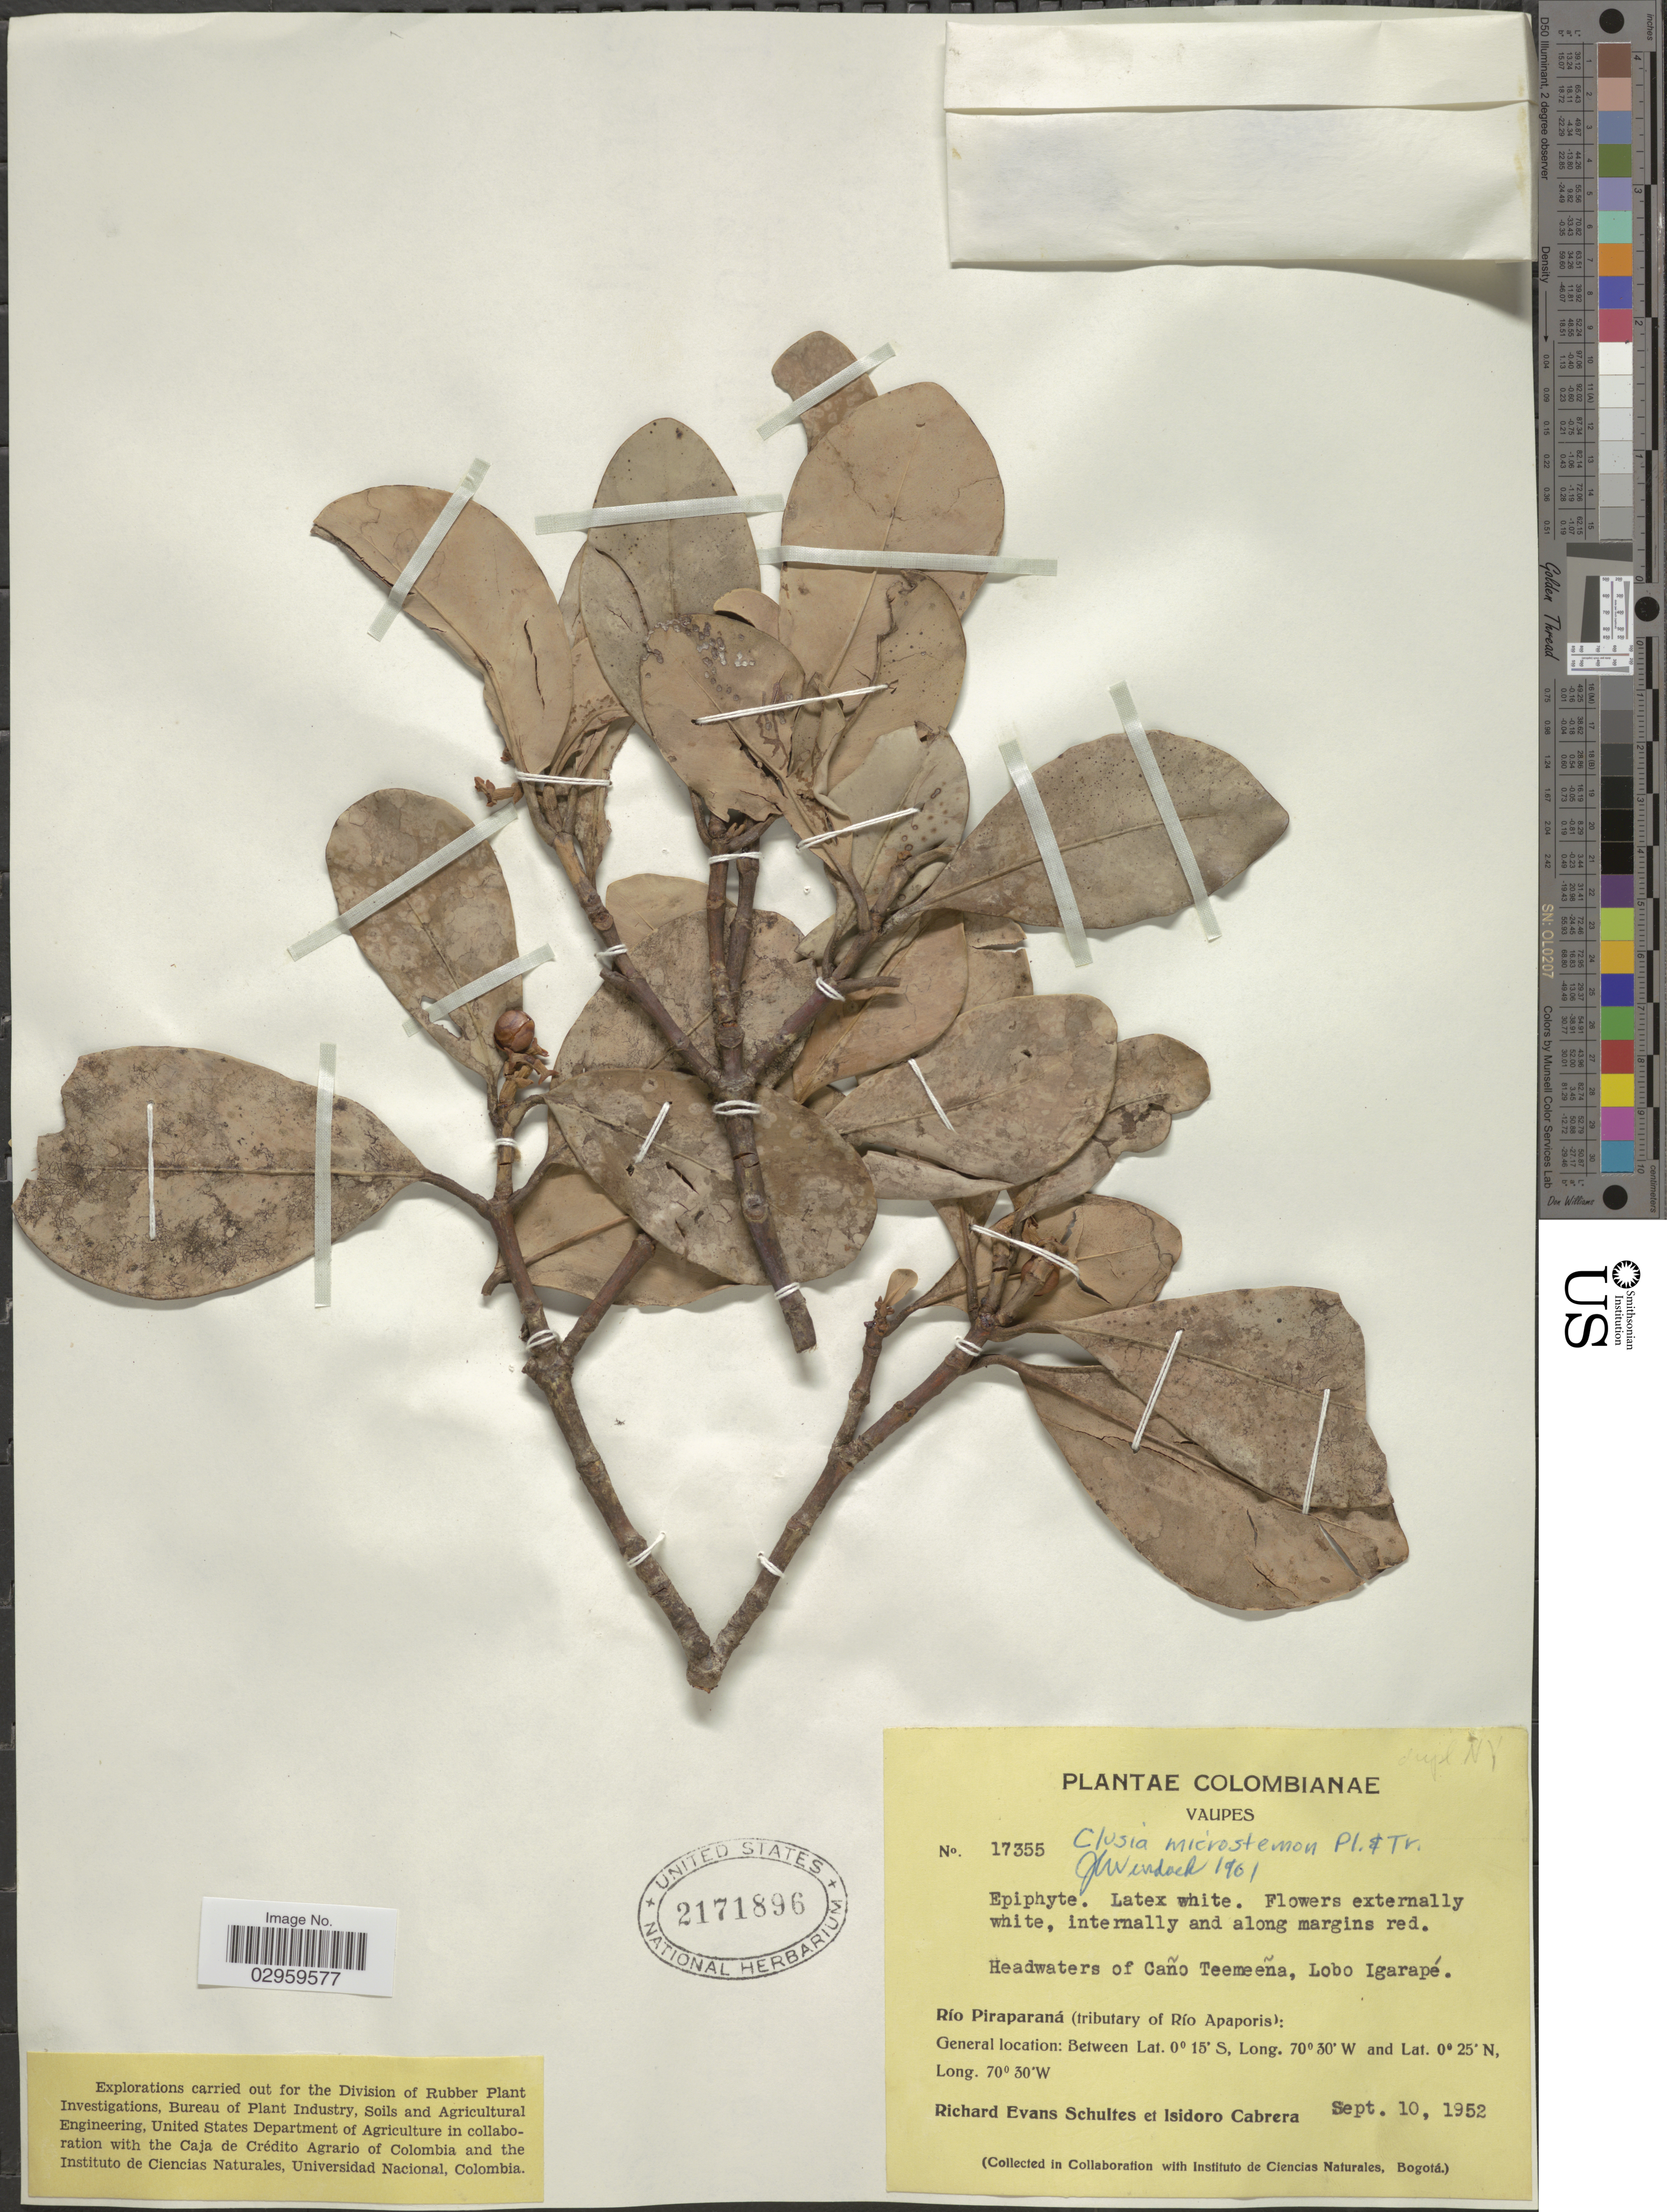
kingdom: Plantae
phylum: Tracheophyta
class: Magnoliopsida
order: Malpighiales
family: Clusiaceae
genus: Clusia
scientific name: Clusia microstemon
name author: Planch. & Triana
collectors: R. E. Schultes & I. Cabrera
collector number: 17355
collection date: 1952-09-10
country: Colombia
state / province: Vaupés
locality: Headwaters of Caño Teemeeña, Lobo Igarapé. Río Piraparaná (tributary of Río Apaporis).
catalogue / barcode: US 2171896